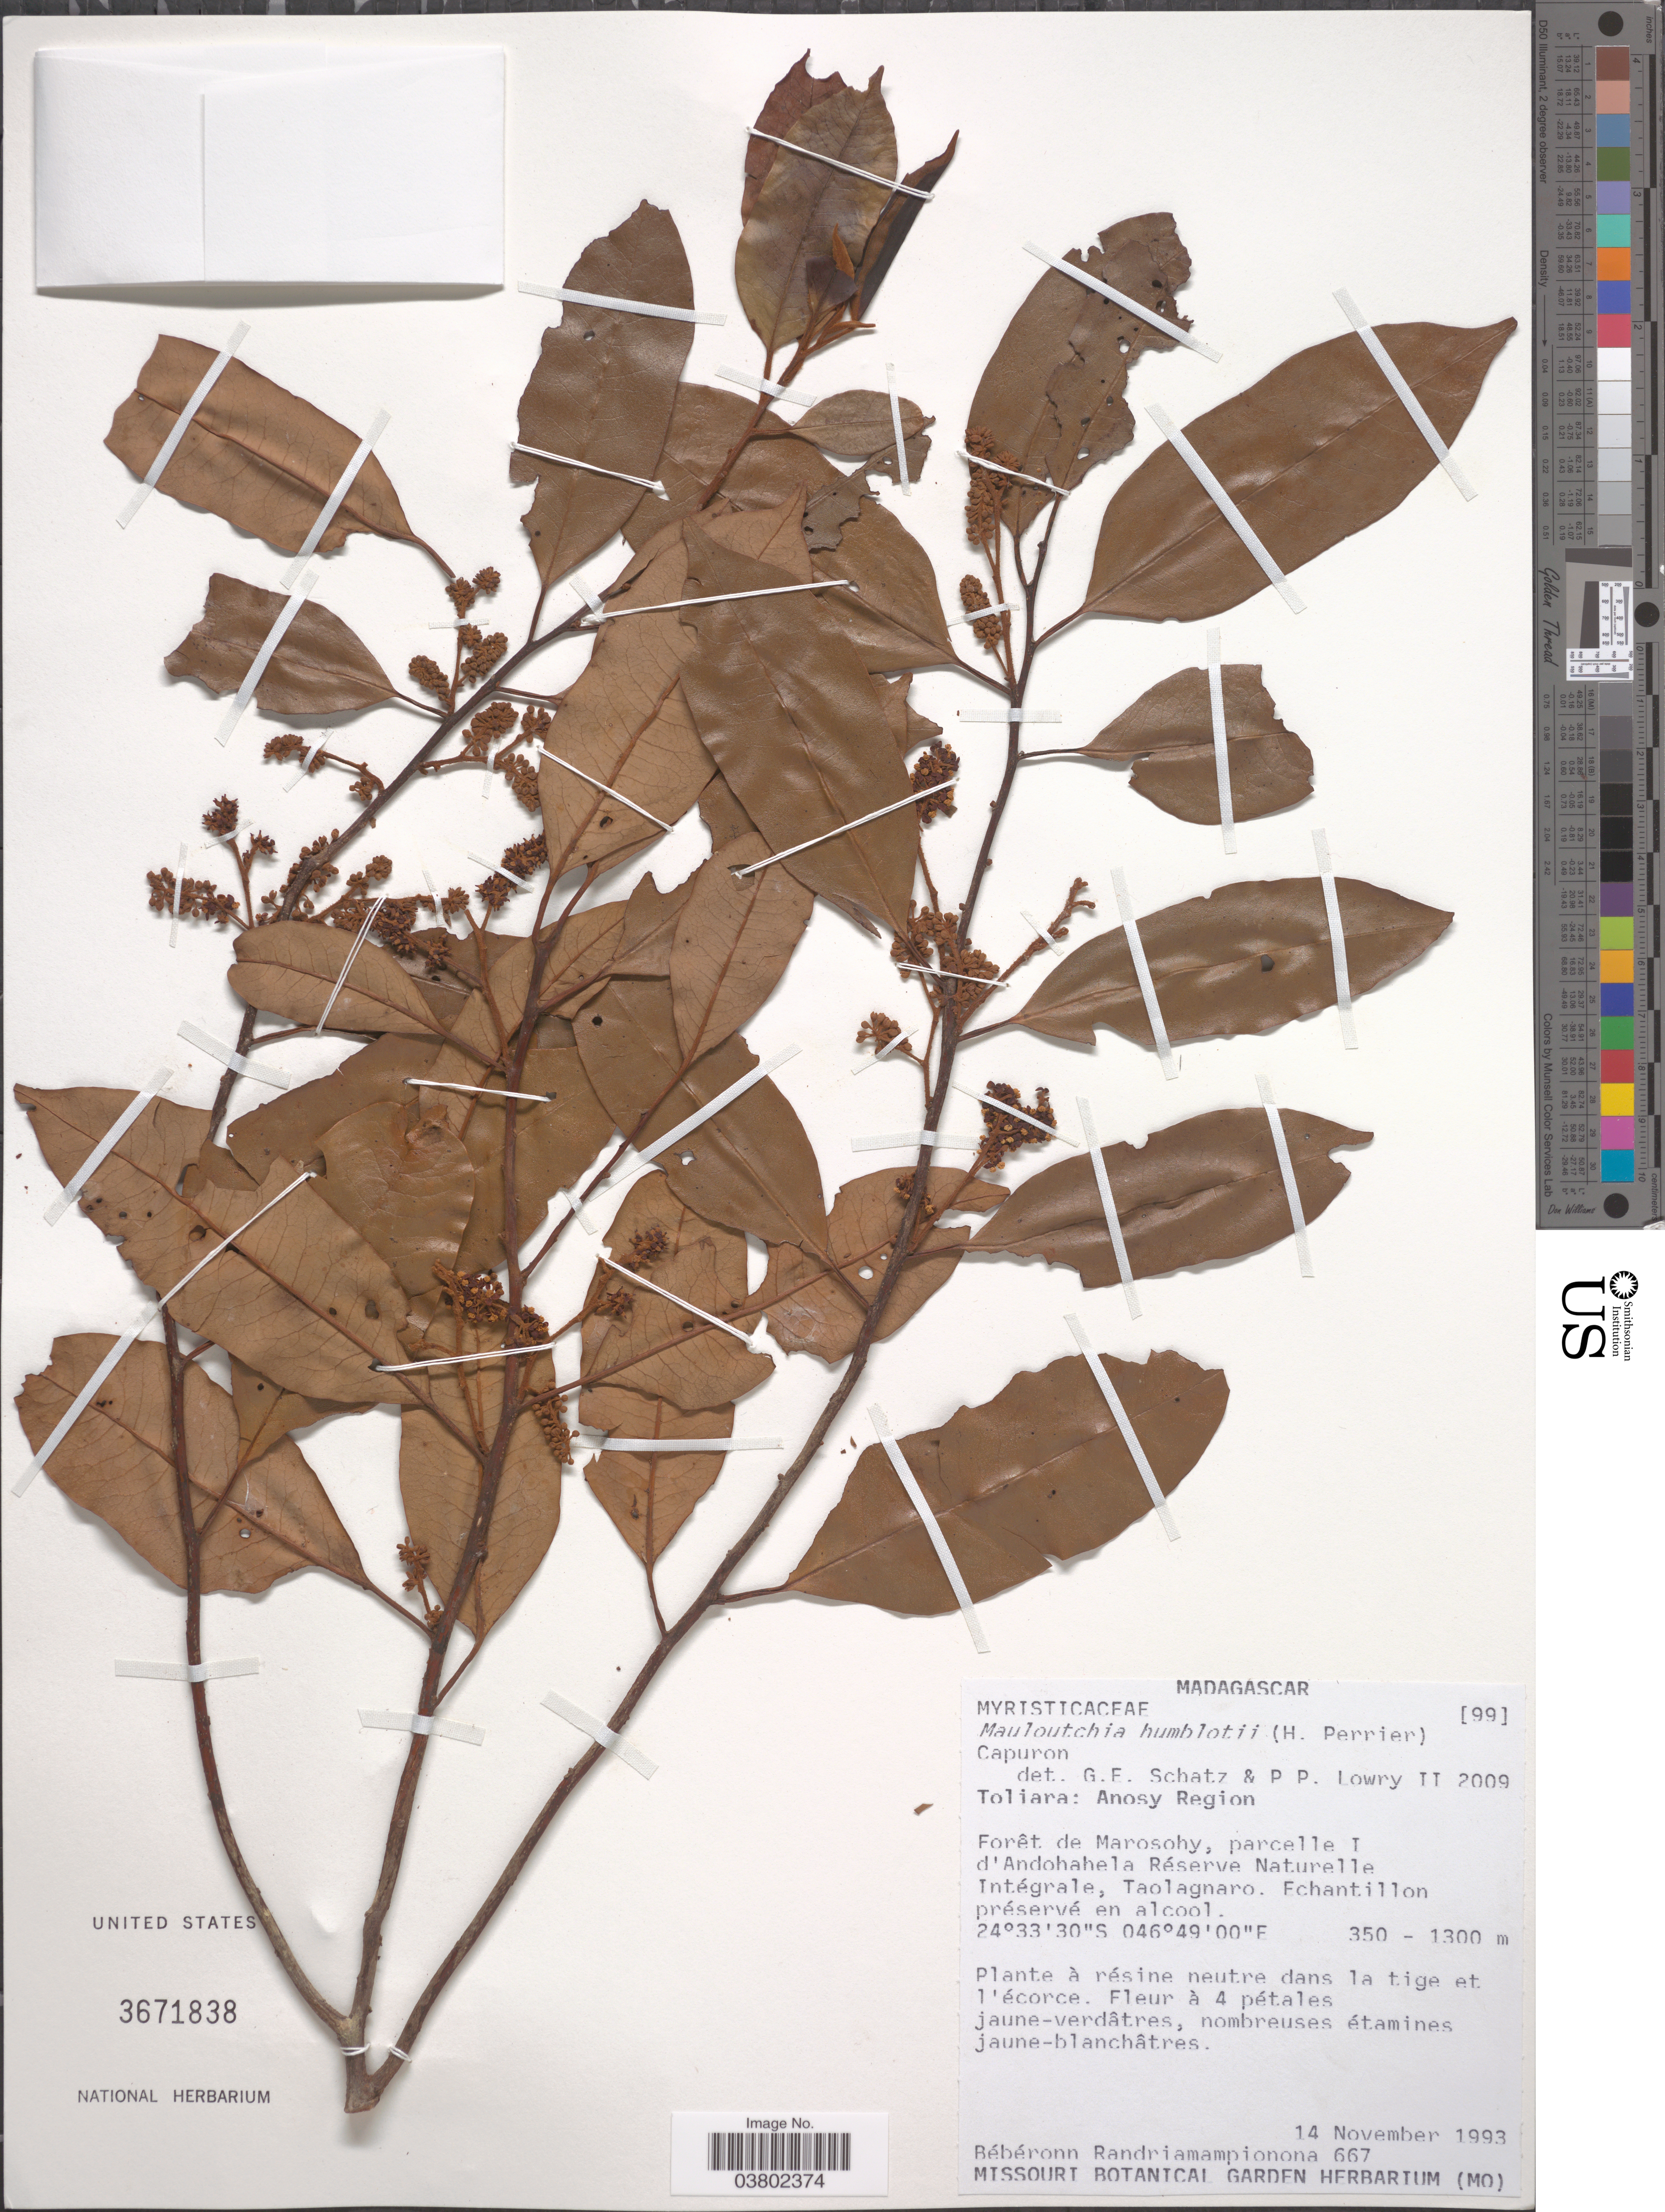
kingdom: Plantae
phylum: Tracheophyta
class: Magnoliopsida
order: Magnoliales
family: Myristicaceae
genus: Mauloutchia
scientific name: Mauloutchia humblotii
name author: (H. Perrier) Capuron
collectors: B. Randriamampionona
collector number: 667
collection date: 1993-11-14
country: Madagascar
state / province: Anosy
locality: Anosy Region. Forêt de Marosohy, parcelle I d'Andohahela Réserve Naturelle Intégrale, Taolagnaro.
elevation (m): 350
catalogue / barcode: US 3671838